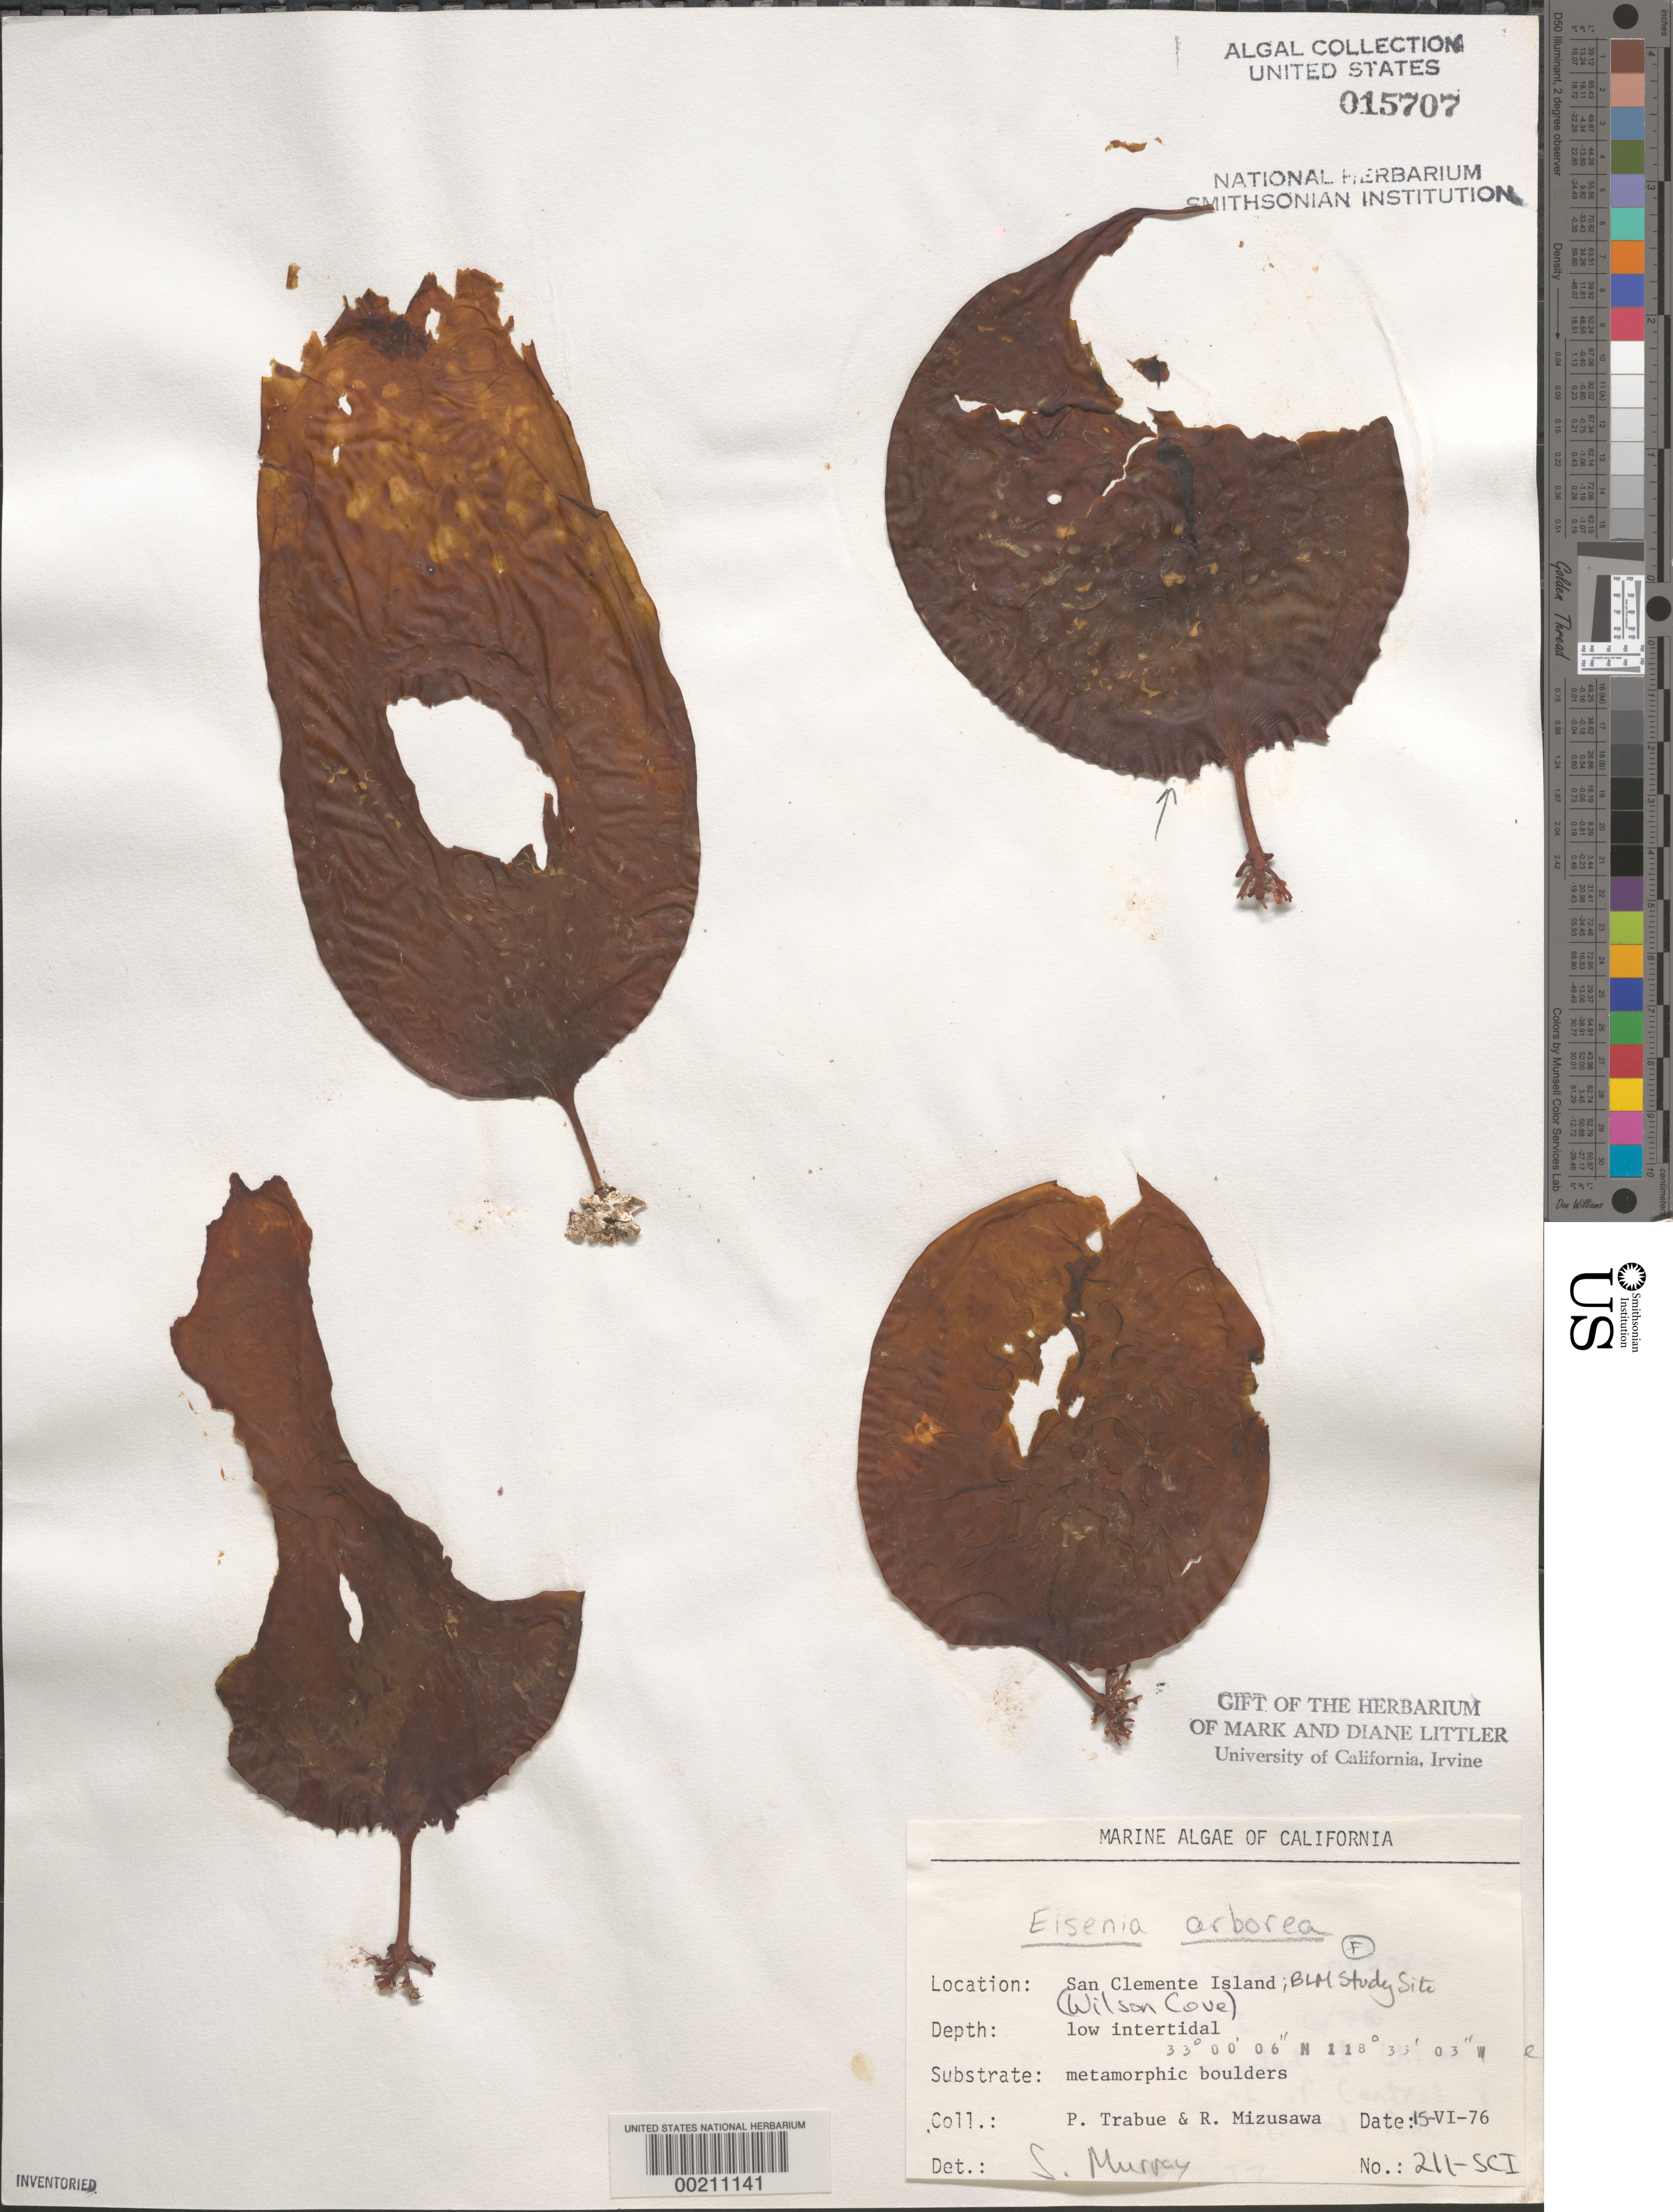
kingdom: Chromista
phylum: Ochrophyta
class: Phaeophyceae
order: Laminariales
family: Lessoniaceae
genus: Eisenia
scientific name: Eisenia arborea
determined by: Murray, S. N.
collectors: P. J. Trabue & R. Mizusawa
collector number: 211-sci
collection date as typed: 13 Jun 1976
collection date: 1976-06-13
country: United States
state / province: California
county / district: Los Angeles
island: San Clemente Island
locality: Wilson Cove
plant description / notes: BLM-SOCALBIGHT Rocky Intertidal Survey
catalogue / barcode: US 15707